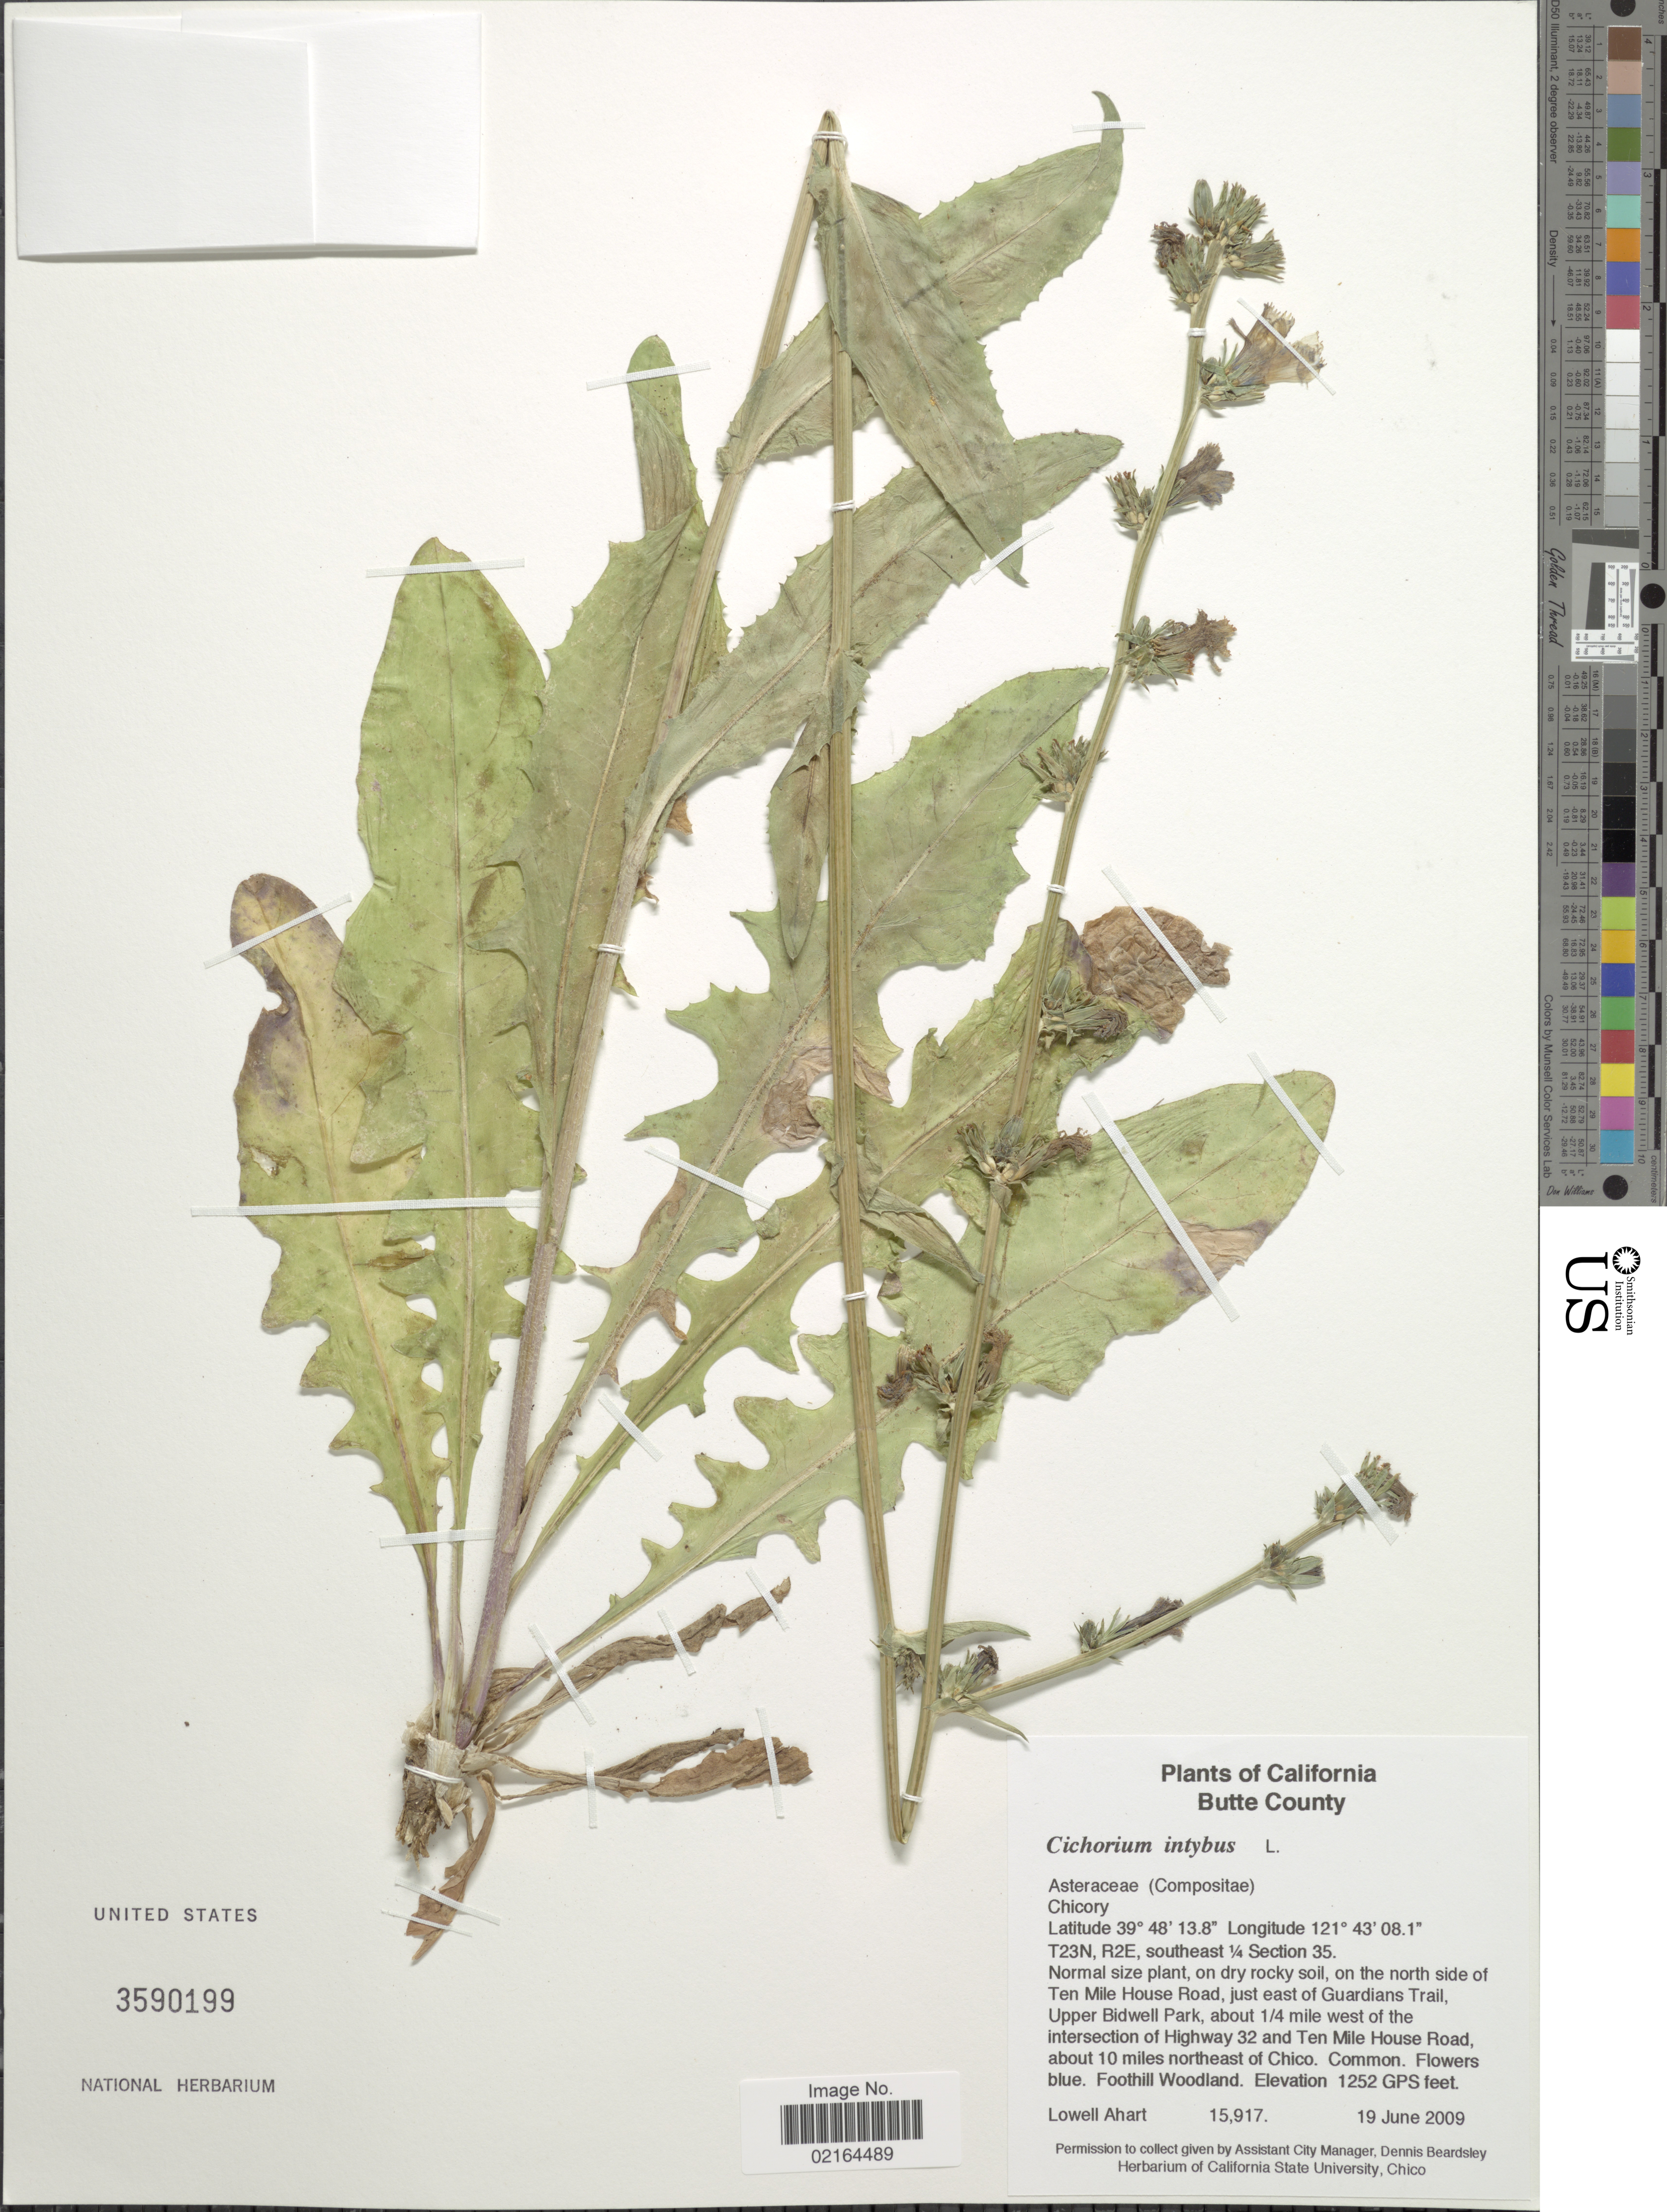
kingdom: Plantae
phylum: Tracheophyta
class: Magnoliopsida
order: Asterales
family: Asteraceae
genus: Cichorium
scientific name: Cichorium intybus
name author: L.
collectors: L. Ahart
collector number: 15917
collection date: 2009-06-19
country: United States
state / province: California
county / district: Butte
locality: Butte County, T23N, R2E, southeast ¼ Section 35, on the north side of Ten Mile House Road, just east of Guardians Trail, Upper Bidwell Park, about ¼ miles west of the intersection of Highway 32 and Ten Mile House Road, about10 miles northeast of Chico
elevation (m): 382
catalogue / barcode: US 3590199